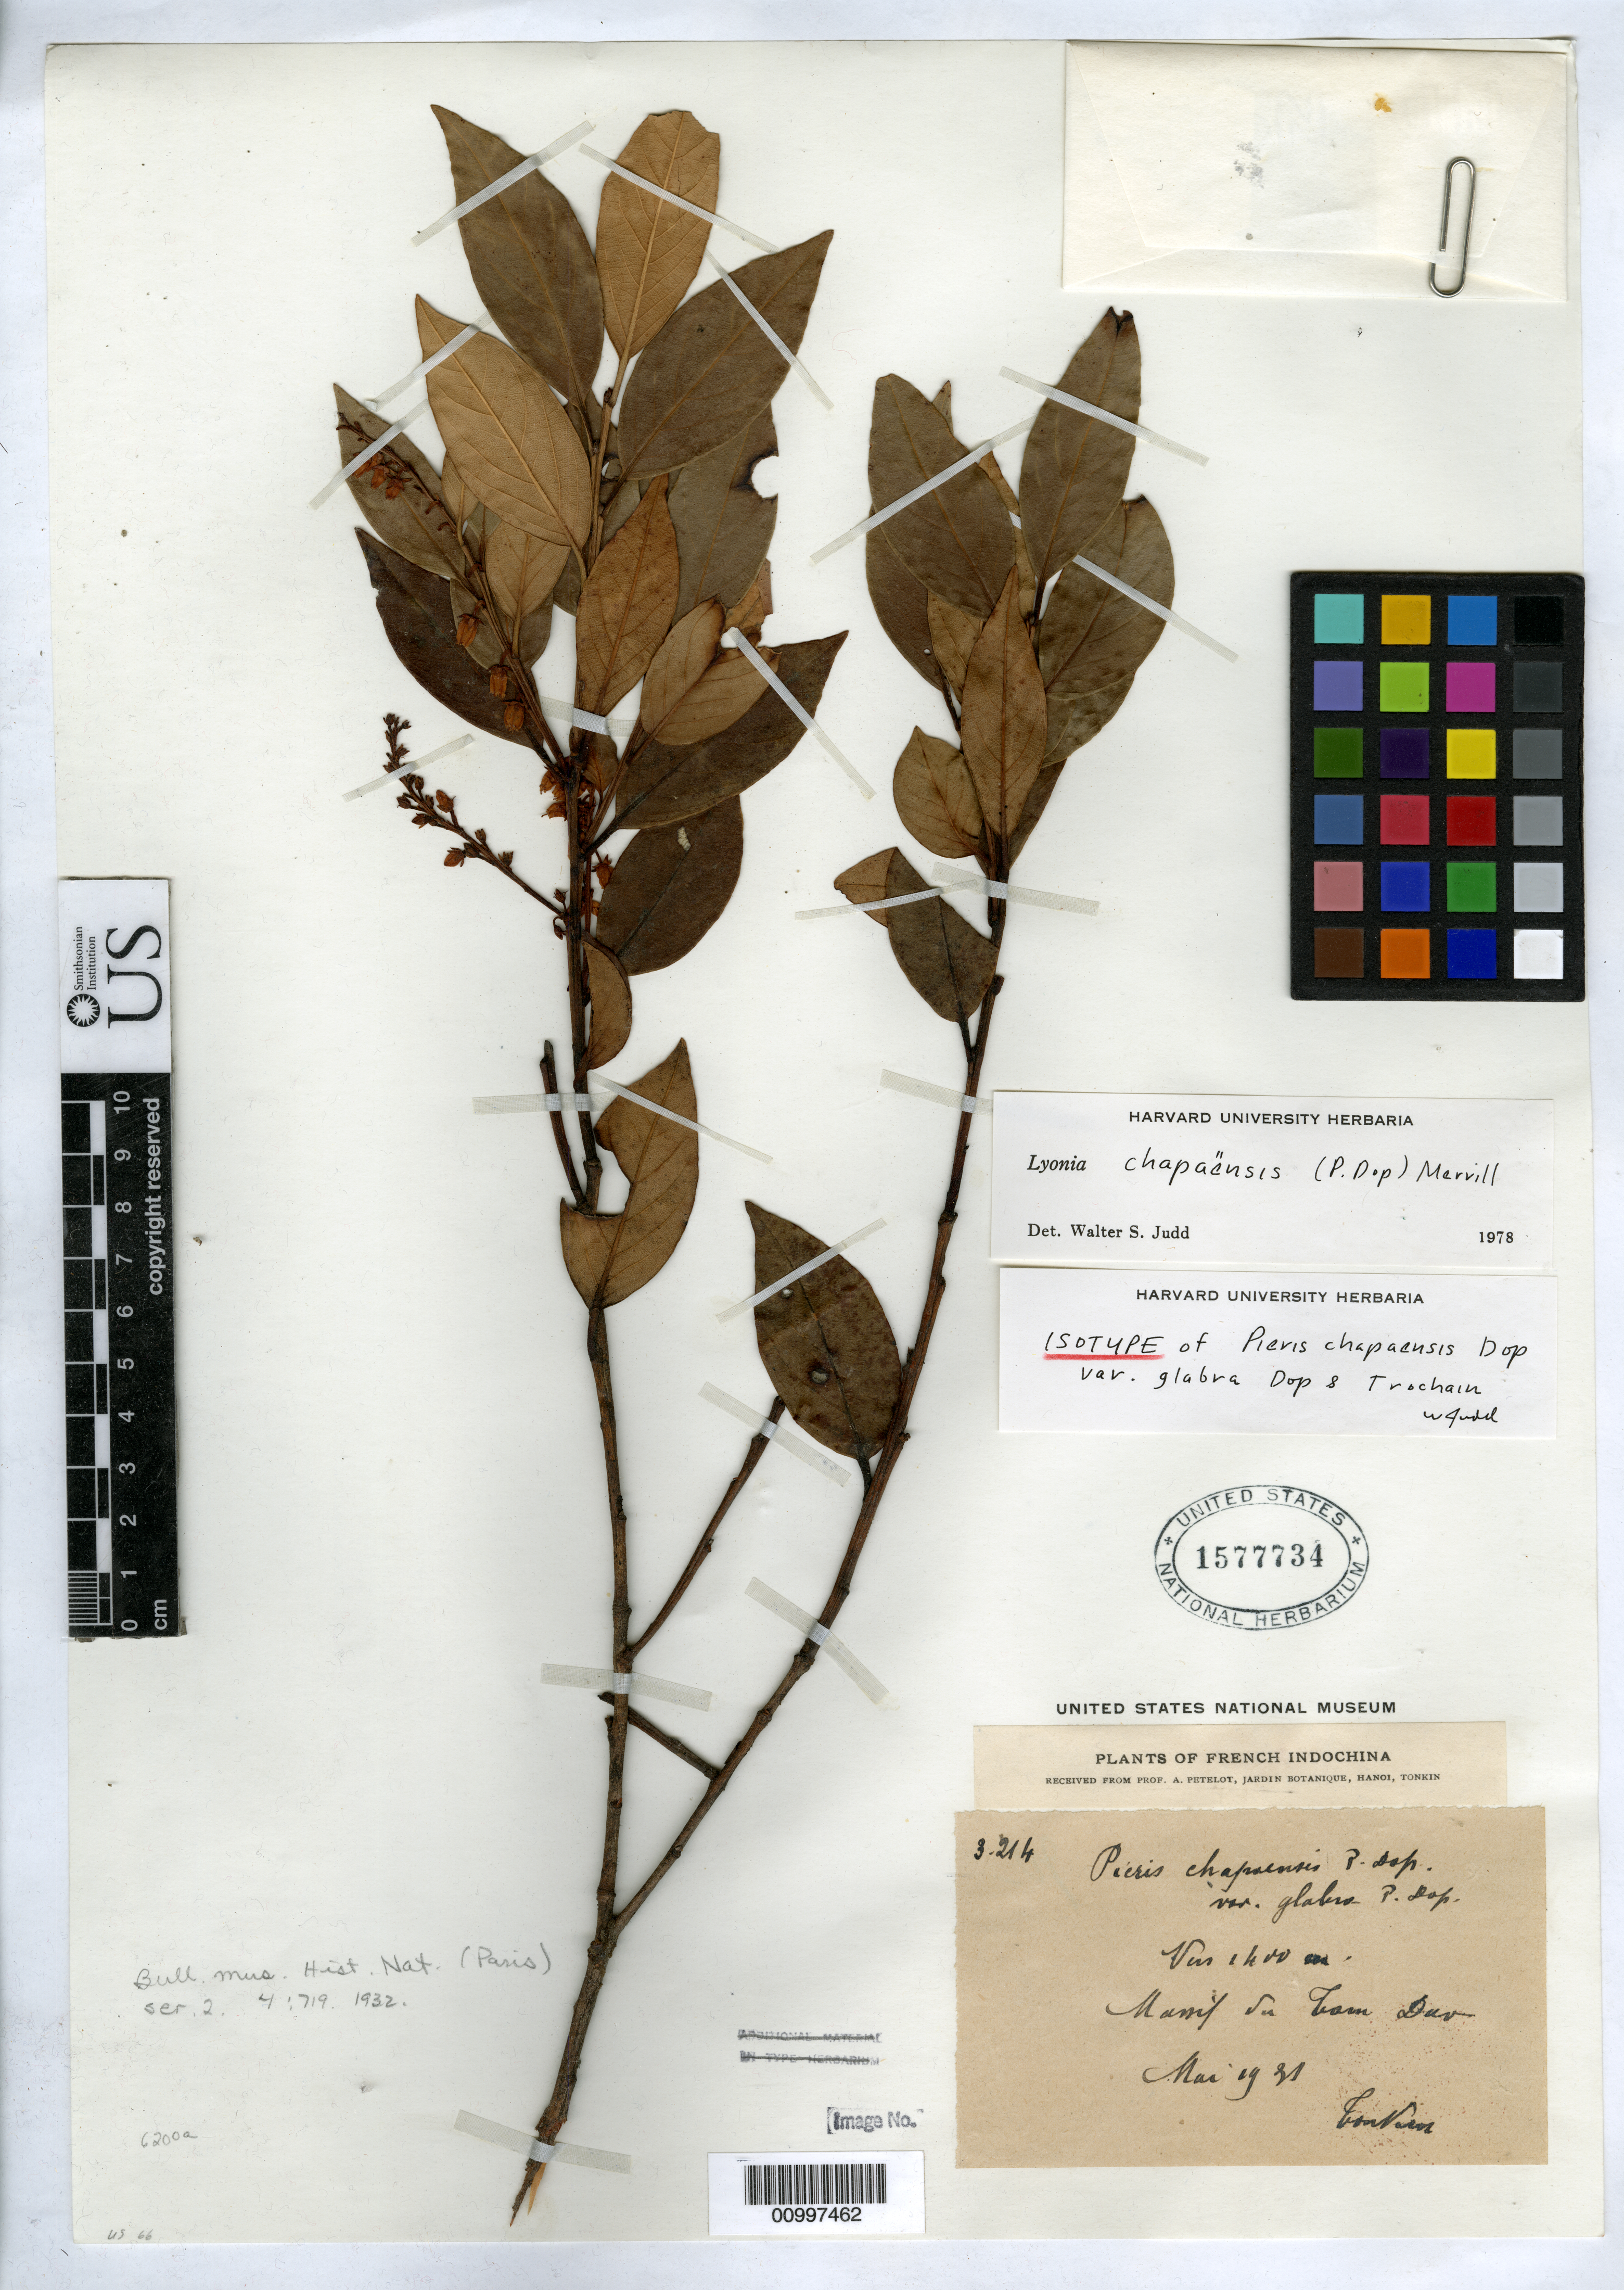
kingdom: Plantae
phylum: Tracheophyta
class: Magnoliopsida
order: Ericales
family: Ericaceae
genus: Pieris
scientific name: Pieris chapaensis var. glabra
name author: Dop & Trochain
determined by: Judd, Walter S.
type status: Isotype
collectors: A. Petelot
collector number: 3214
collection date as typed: May 1931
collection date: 1931-05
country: Vietnam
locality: Massif du Tam Dao, Tonkin.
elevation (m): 1400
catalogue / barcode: US 1577734